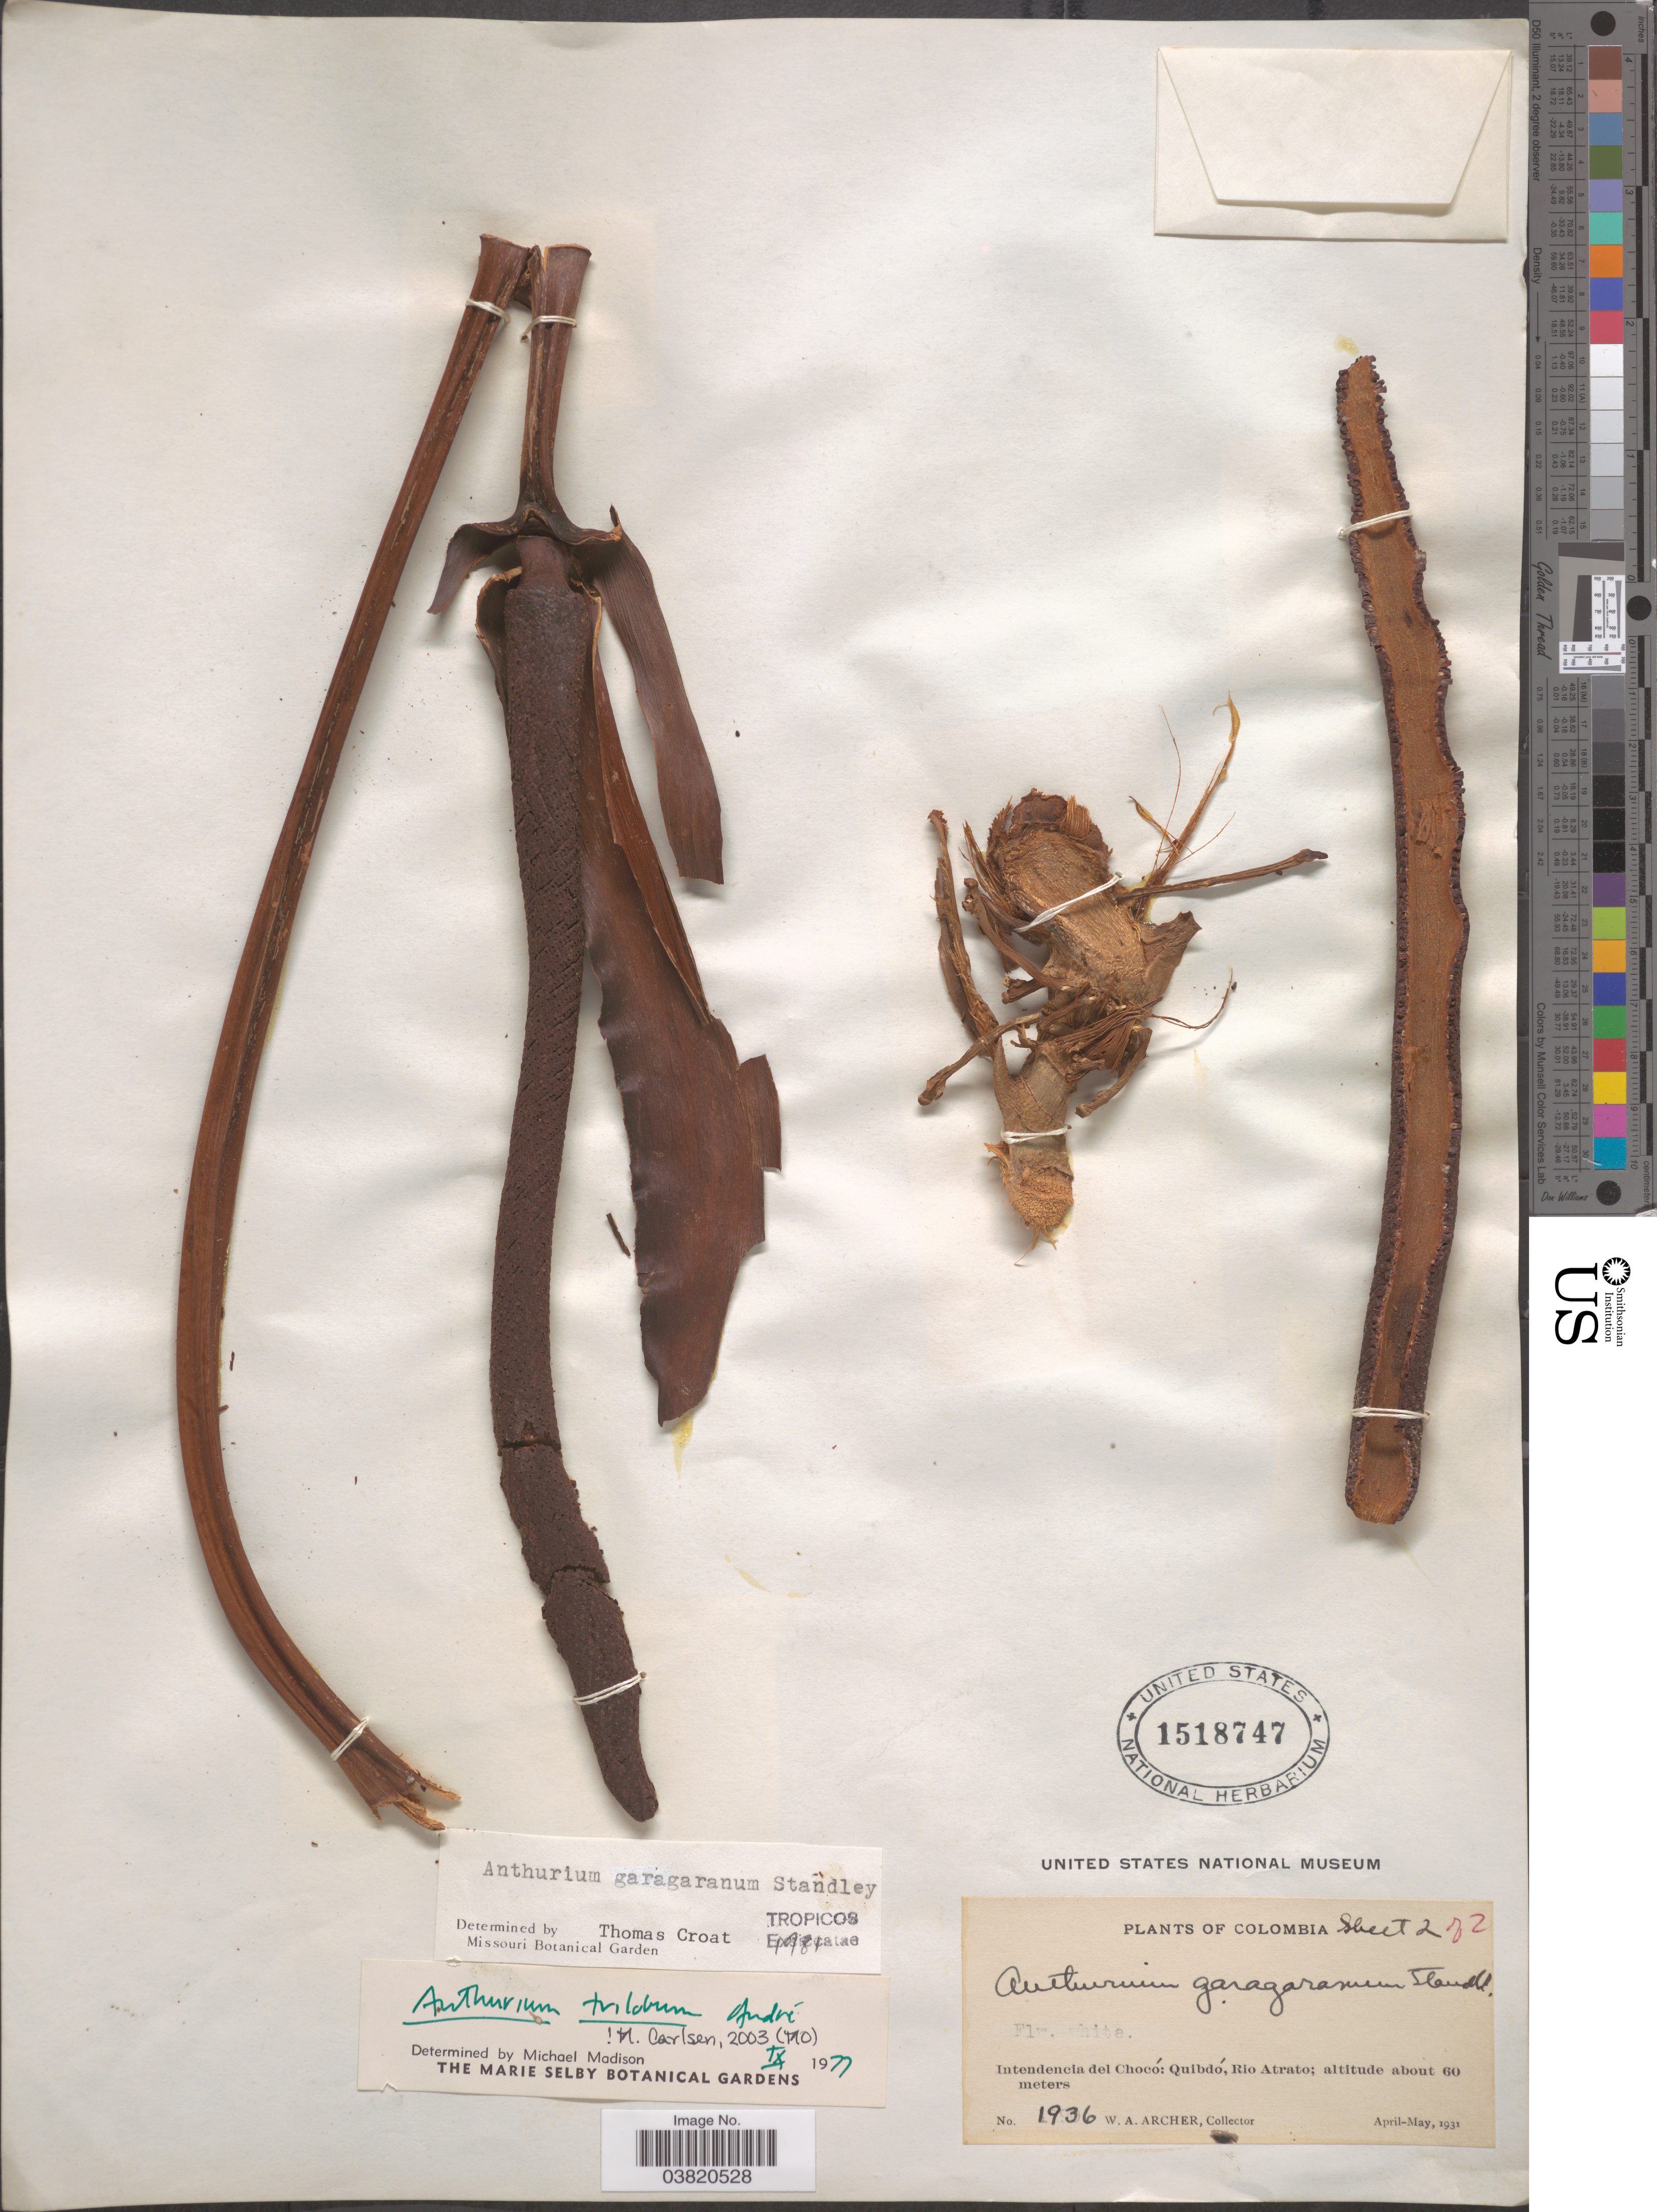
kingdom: Plantae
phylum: Tracheophyta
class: Liliopsida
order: Alismatales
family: Araceae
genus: Anthurium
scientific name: Anthurium trilobum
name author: André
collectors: W. Archer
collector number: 1936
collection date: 1931-04/1931-05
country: Colombia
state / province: Chocó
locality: Intendencia del Chocó: Quibdó, Rio Atrato.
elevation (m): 60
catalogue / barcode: US 1518747